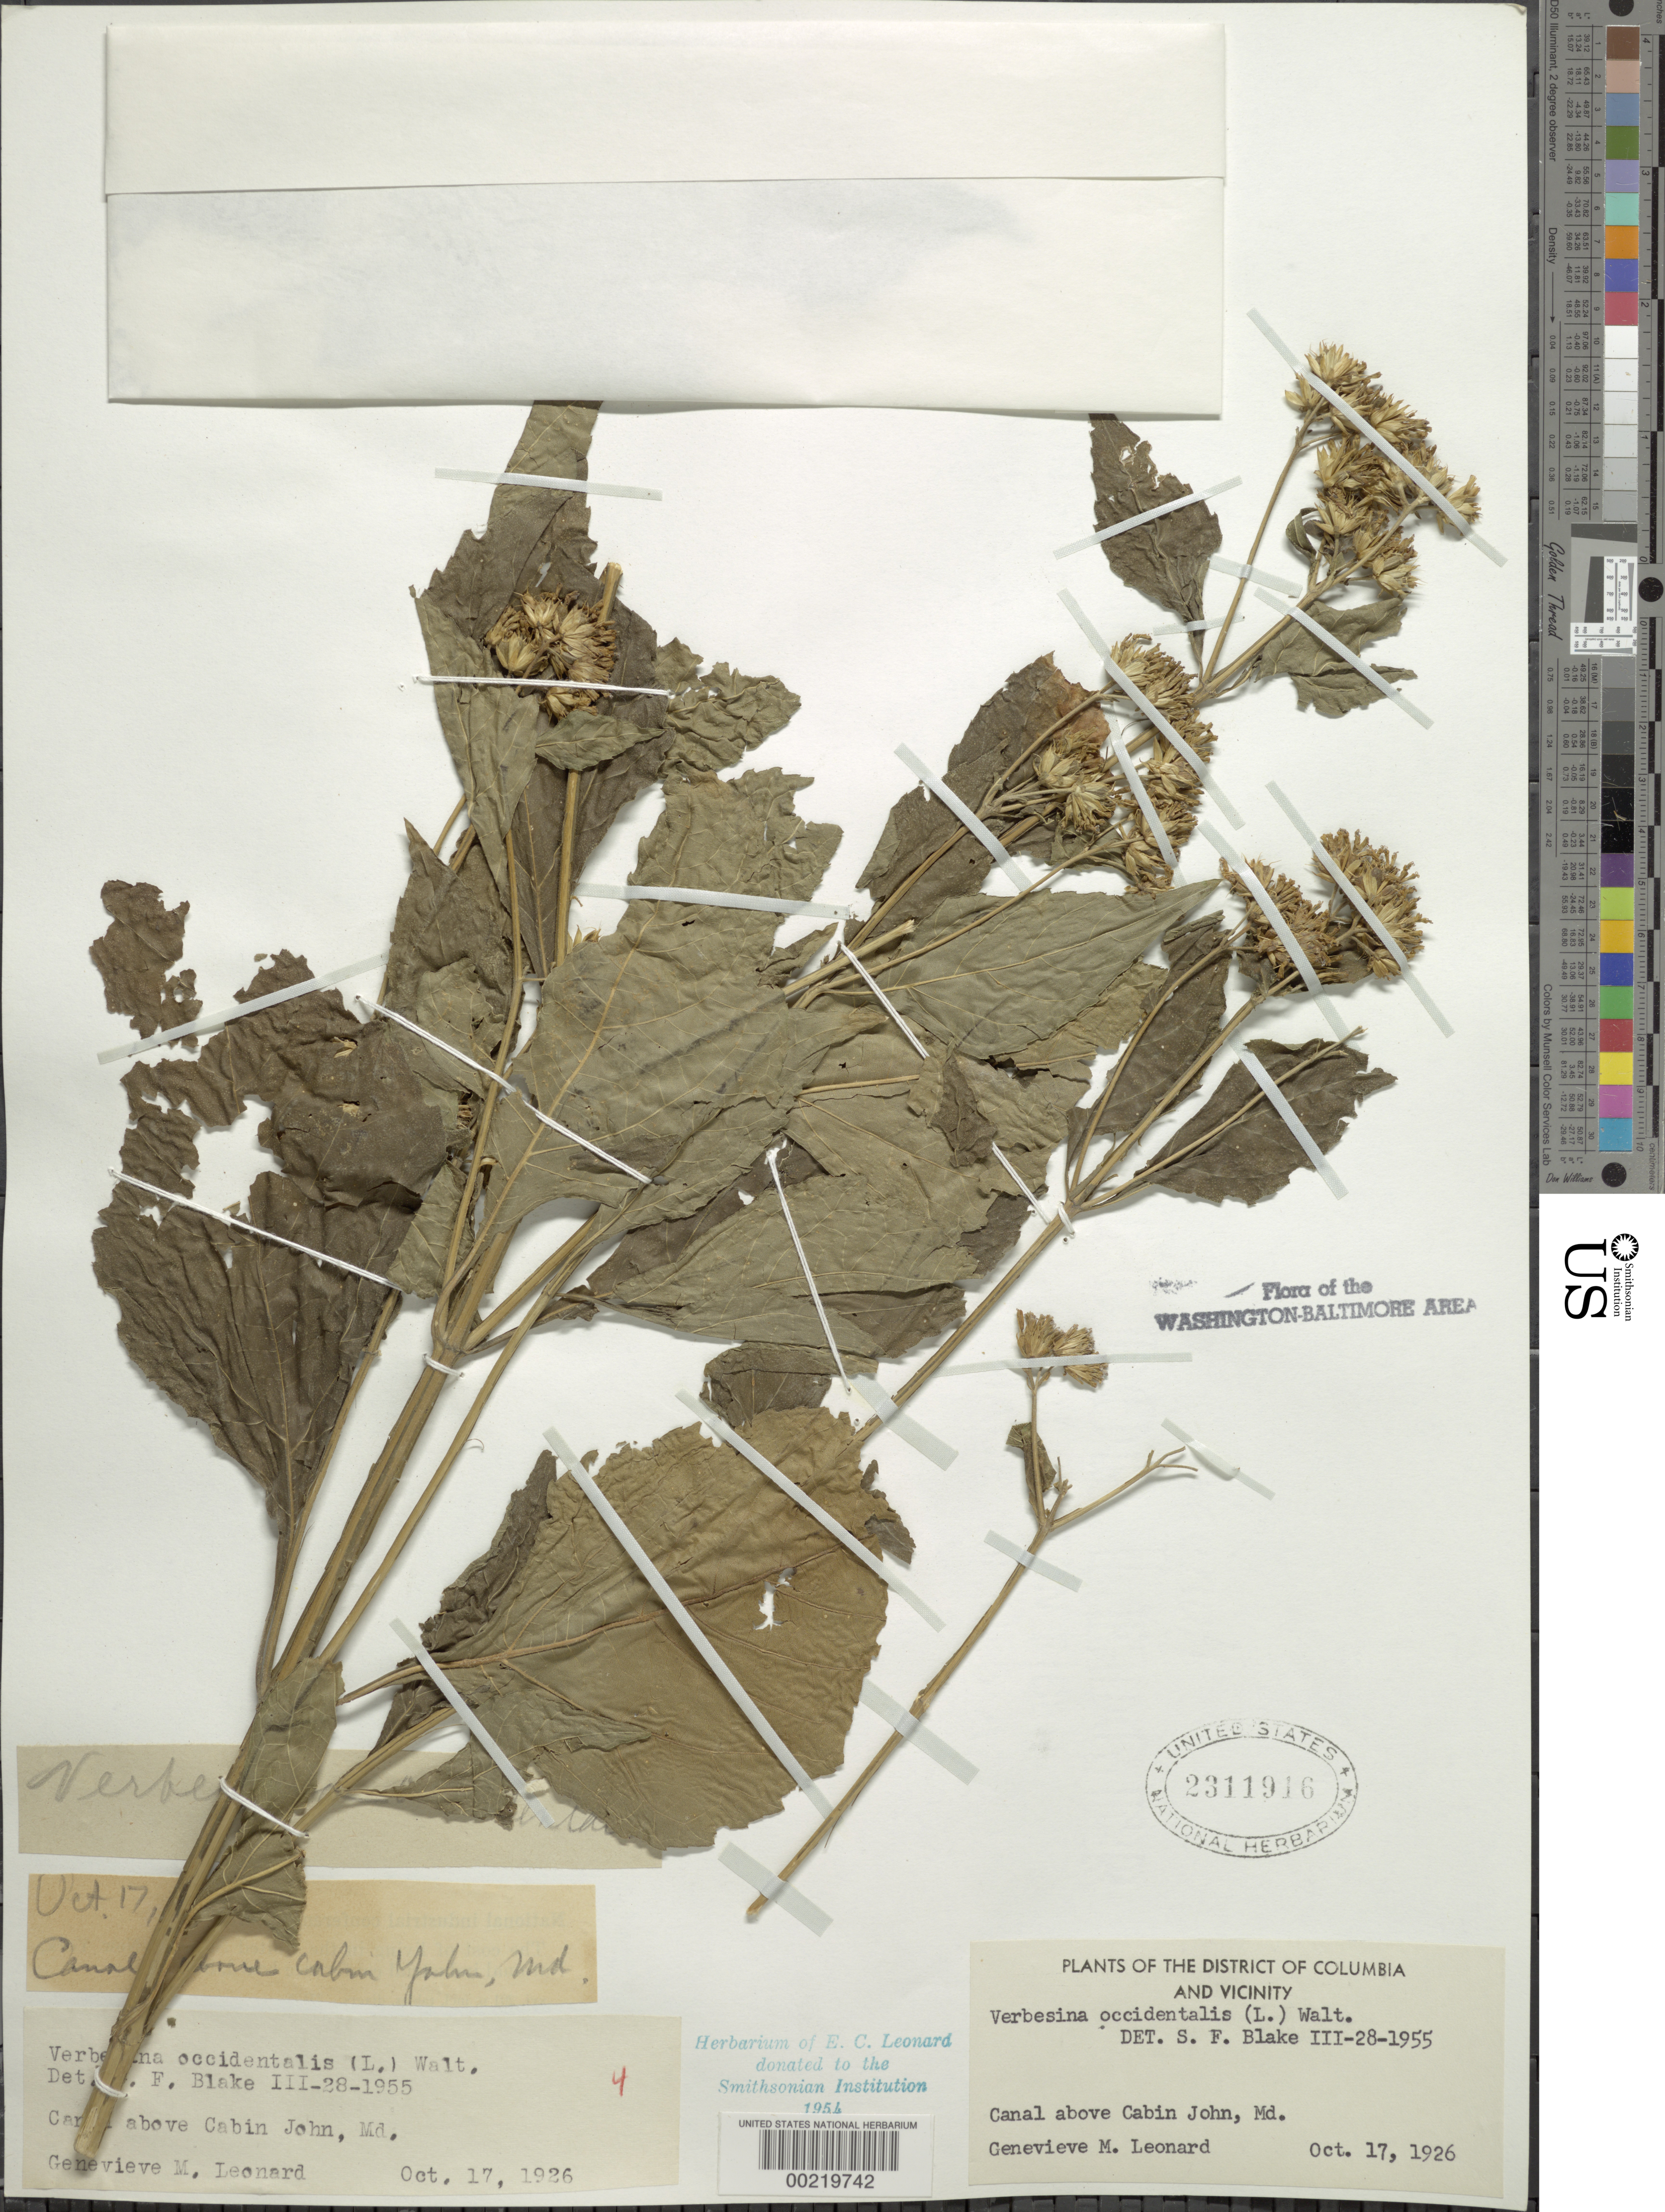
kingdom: Plantae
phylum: Tracheophyta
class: Magnoliopsida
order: Asterales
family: Asteraceae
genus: Verbesina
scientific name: Verbesina occidentalis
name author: (L.) Walter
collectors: G. M. Leonard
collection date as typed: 17 Oct 1926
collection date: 1926-10-17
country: United States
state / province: Maryland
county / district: Montgomery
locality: Canal above Cabin John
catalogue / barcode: US 2311916